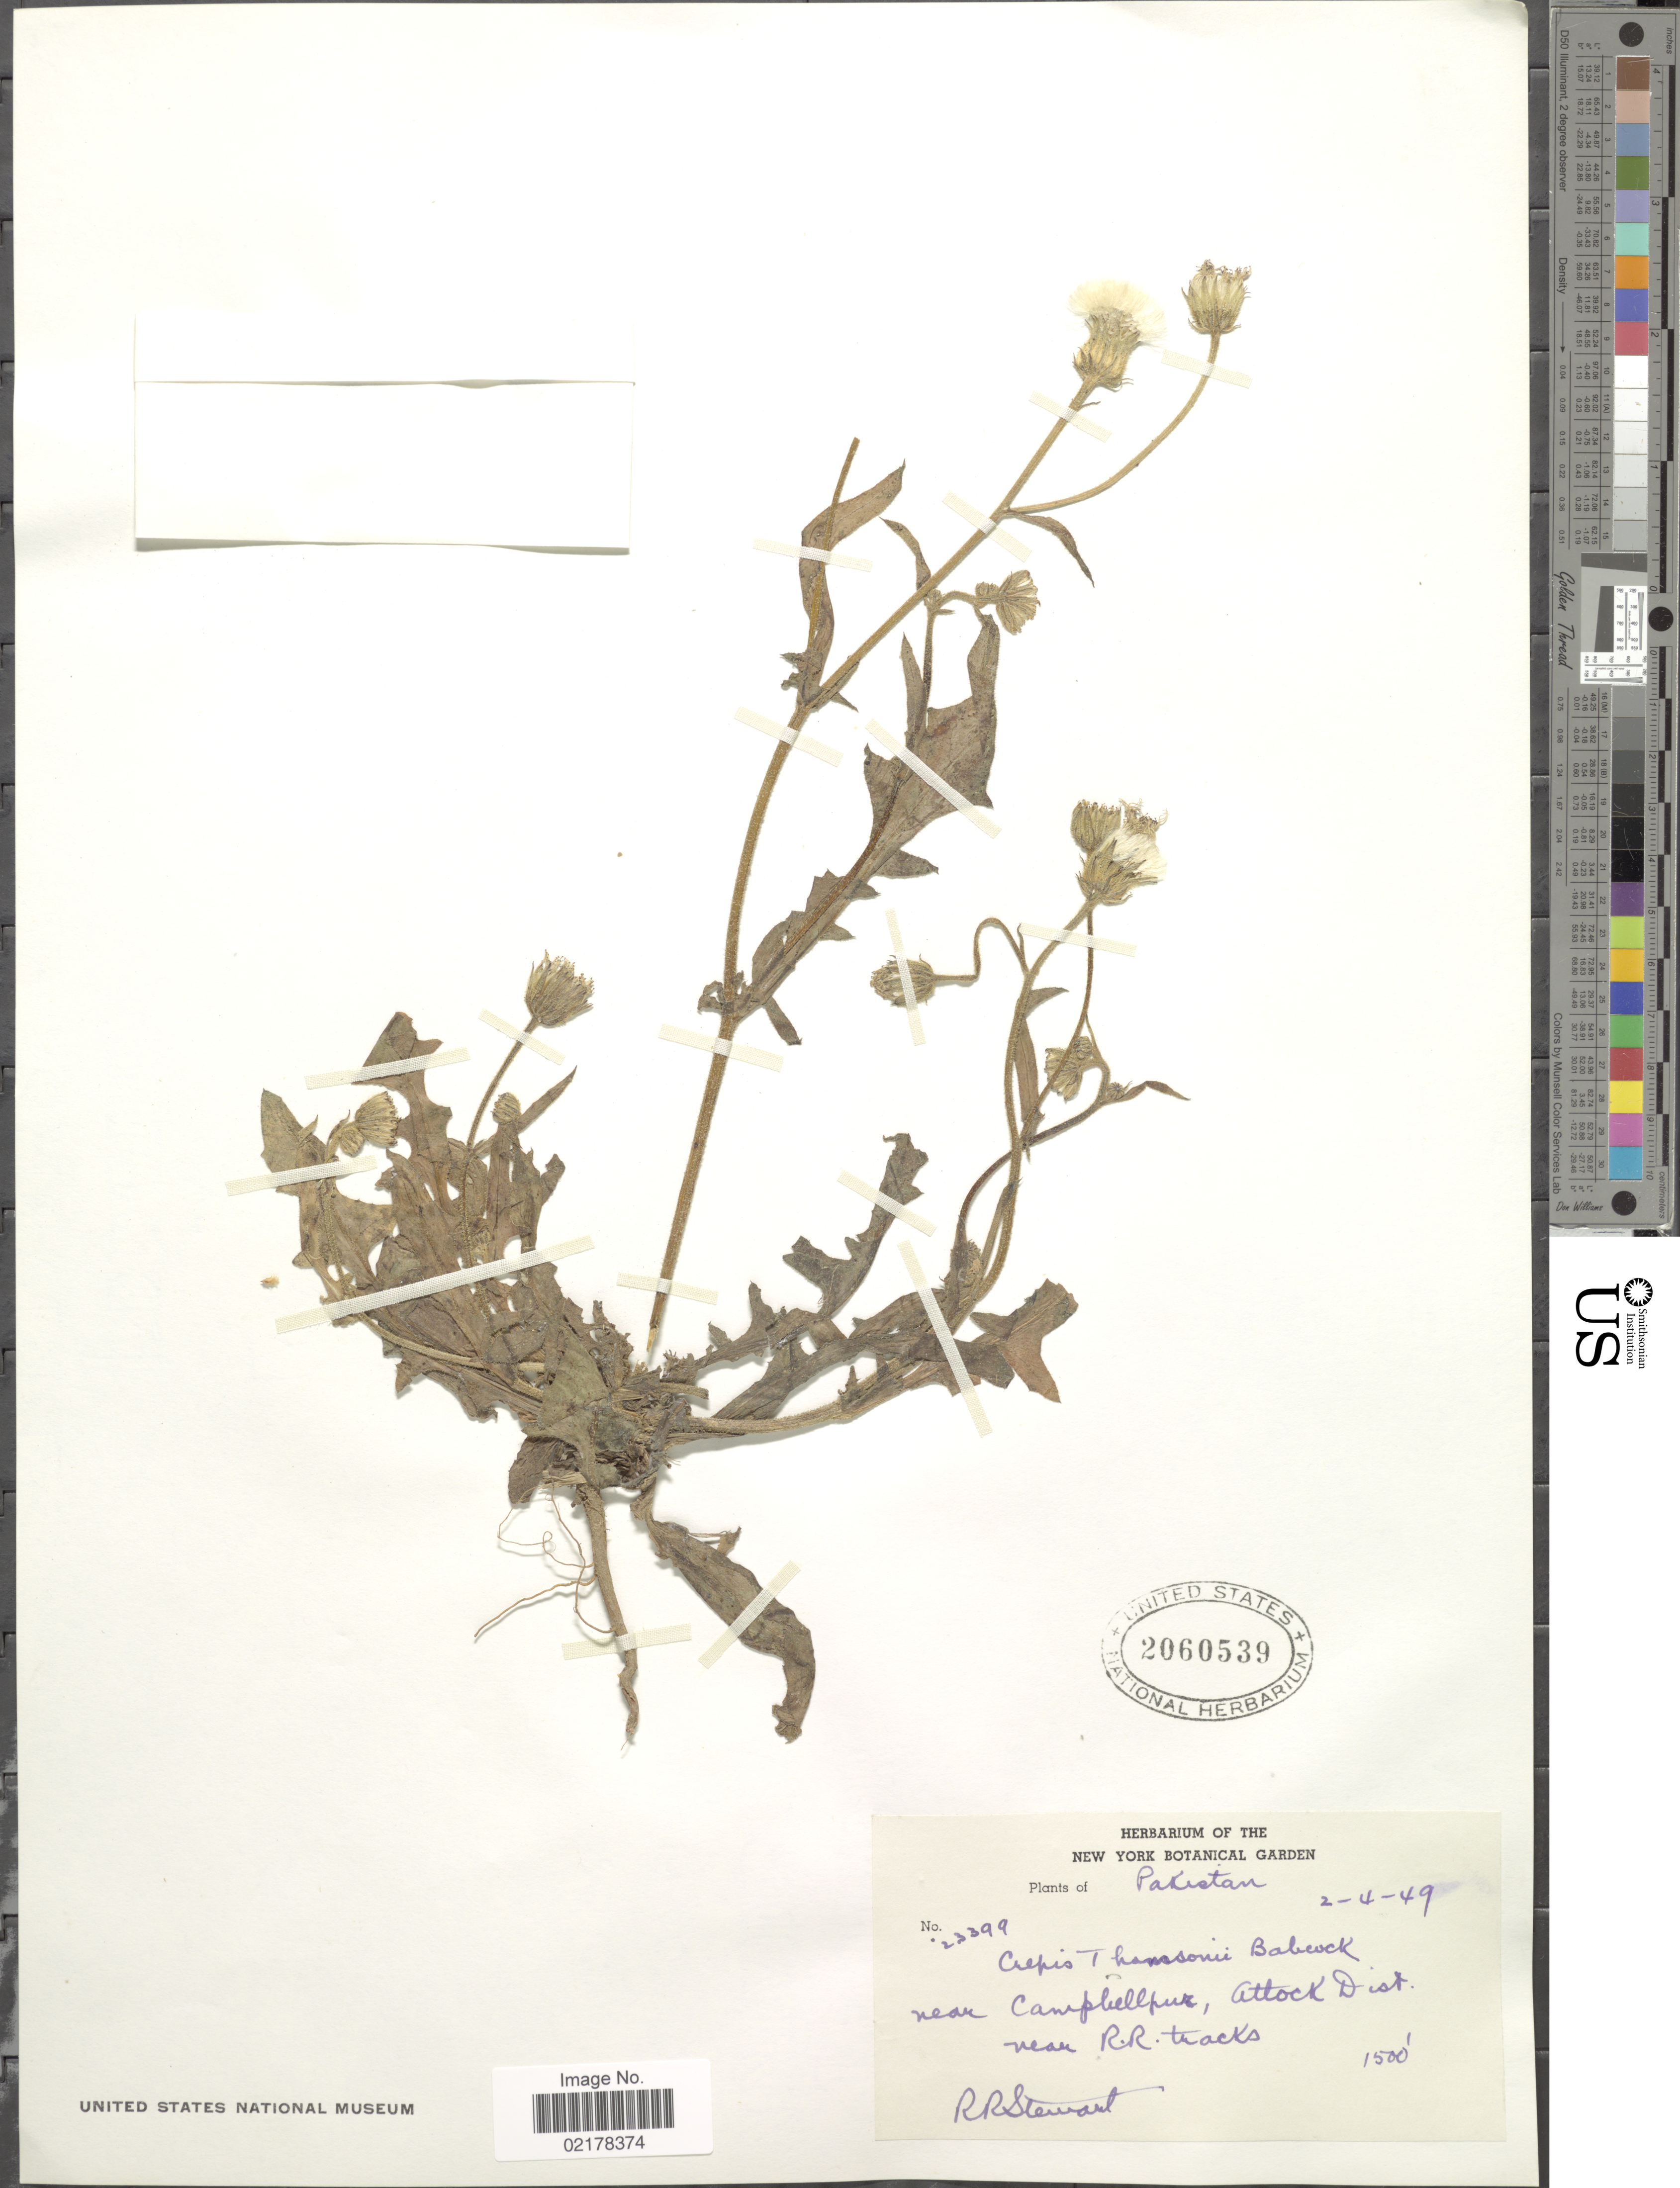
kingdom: Plantae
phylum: Tracheophyta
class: Magnoliopsida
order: Asterales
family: Asteraceae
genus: Crepis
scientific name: Crepis foetida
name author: L.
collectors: R. R. Stewart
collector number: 23399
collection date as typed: Transcribed d/m/y: 2/4/49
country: Pakistan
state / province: Punjab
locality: Near Campbellpur, Attock Dist. near R. R. tracks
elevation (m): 457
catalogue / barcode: US 2060539